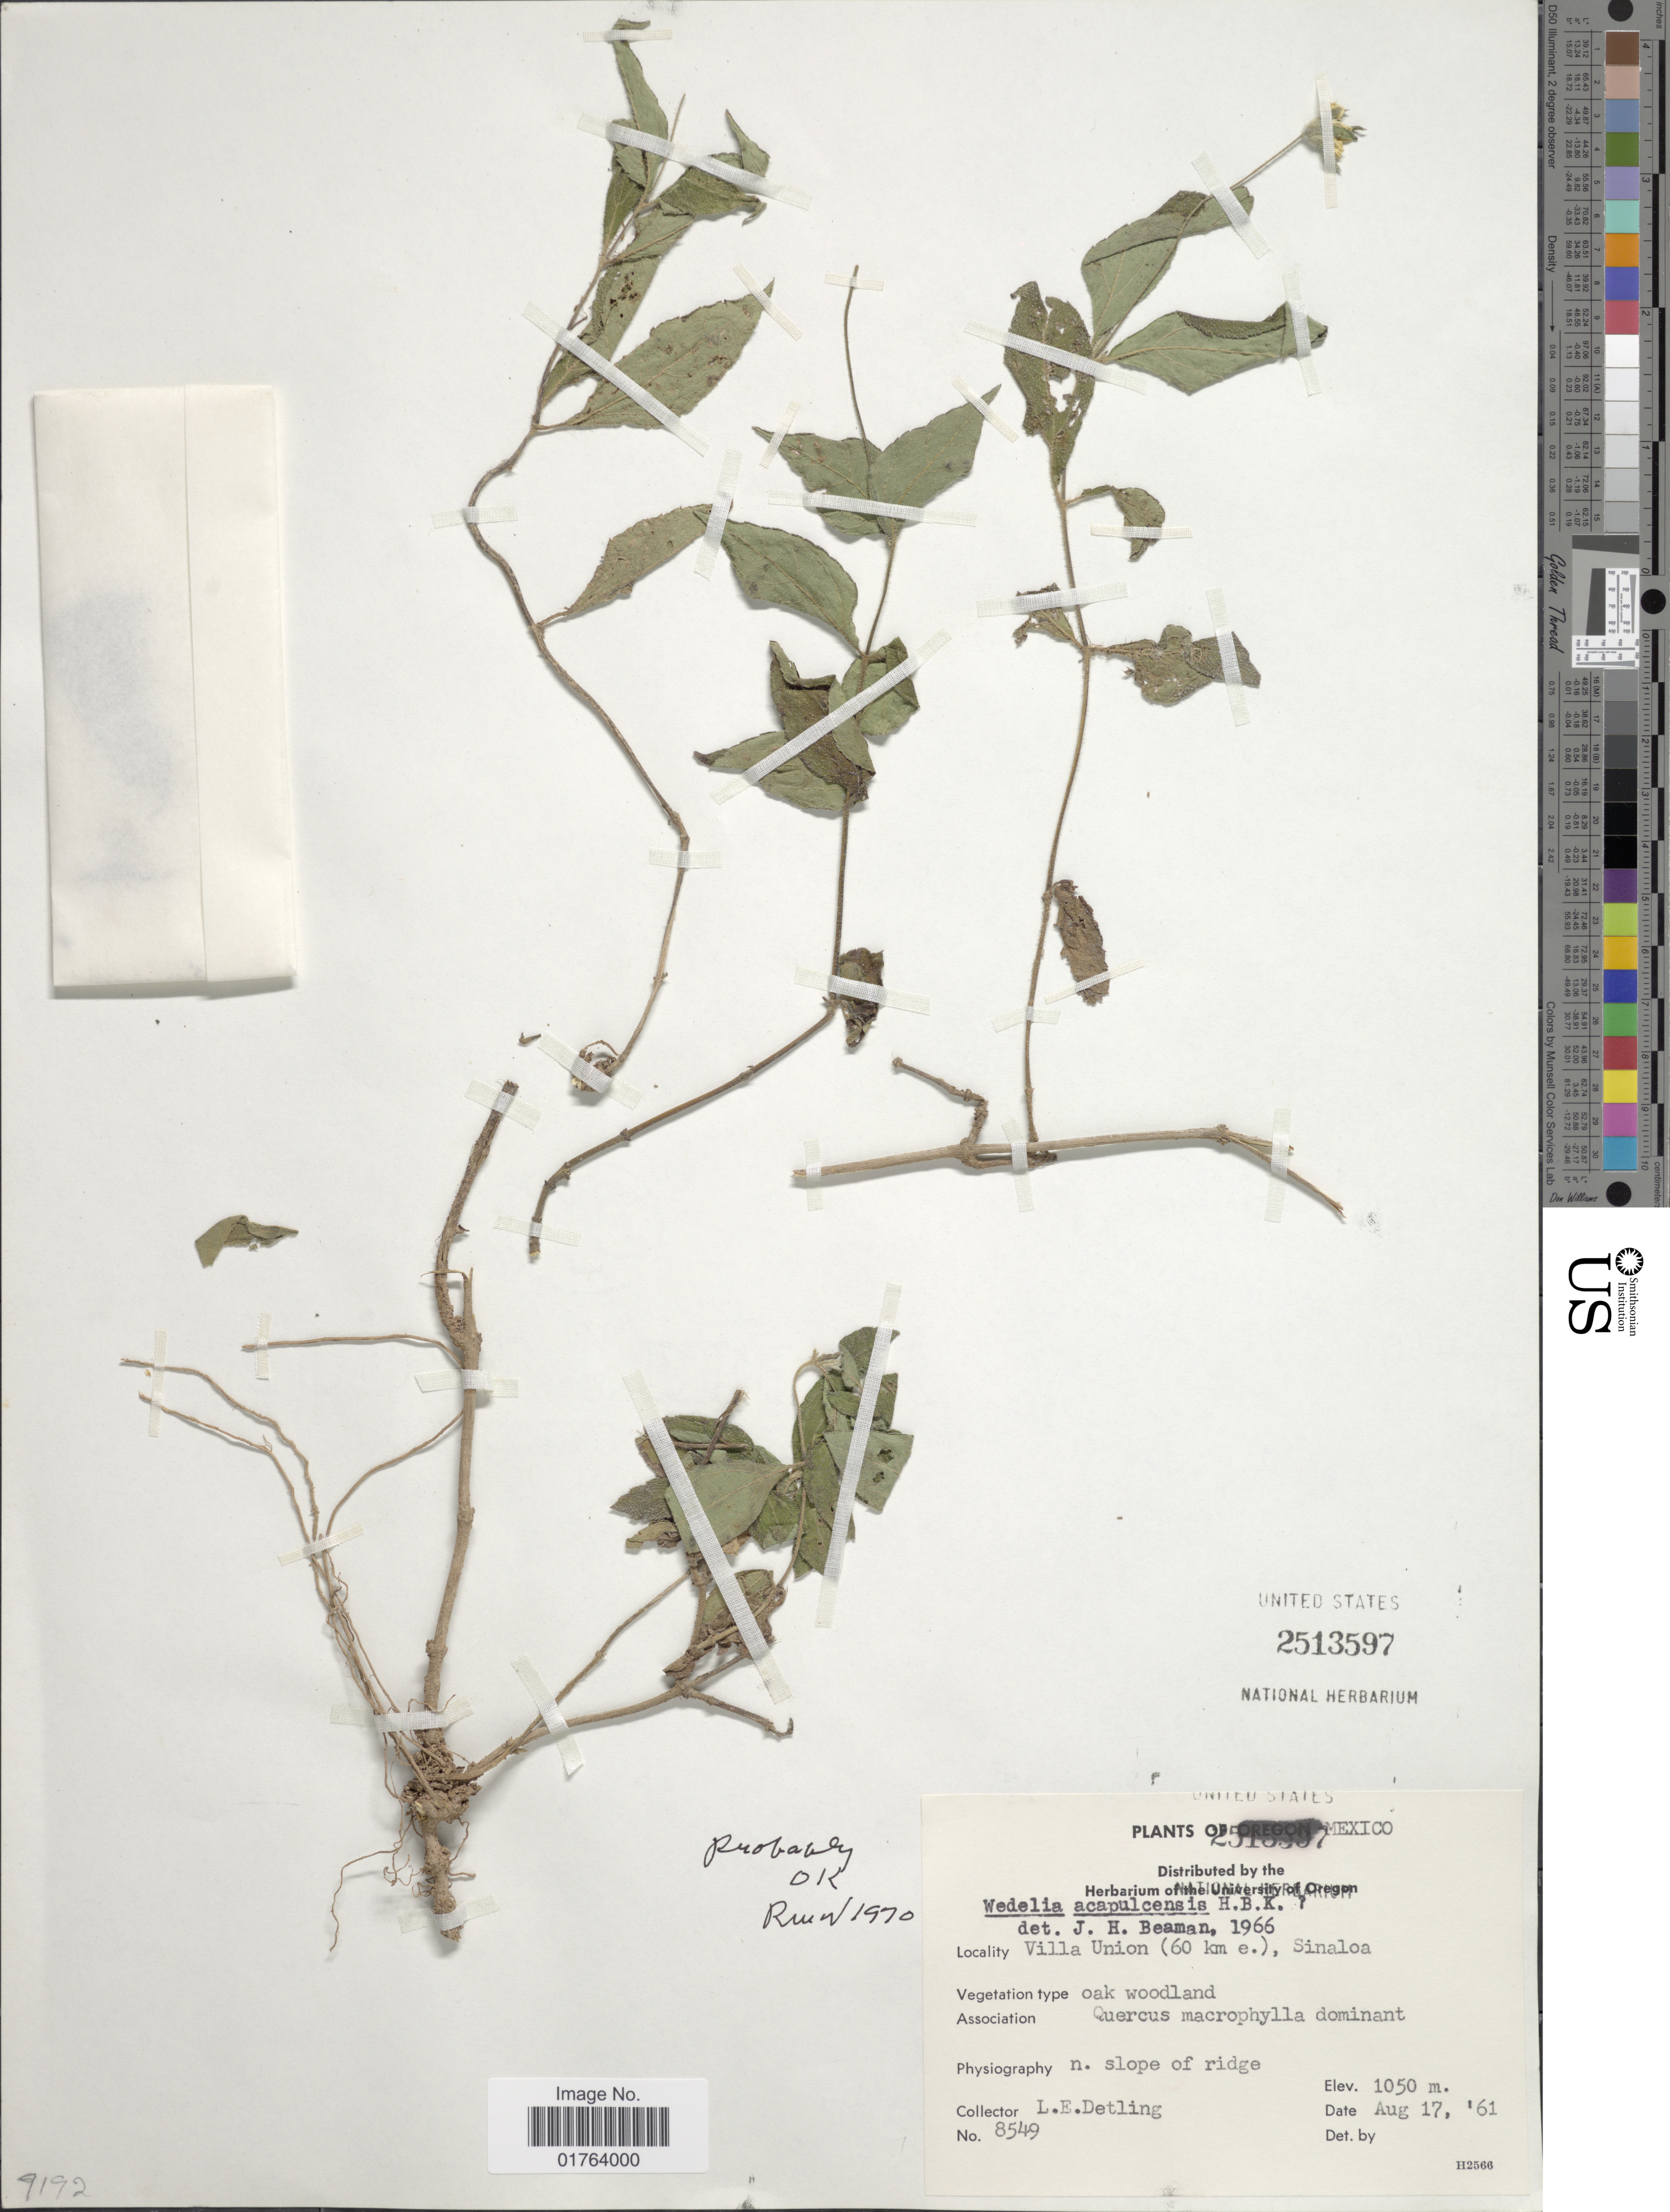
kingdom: Plantae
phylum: Tracheophyta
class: Magnoliopsida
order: Asterales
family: Asteraceae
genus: Wedelia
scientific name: Wedelia acapulcensis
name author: Kunth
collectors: L. E. Detling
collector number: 8549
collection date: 1961-08-17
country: Mexico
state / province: Sinaloa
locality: Villa Union (60 km e.)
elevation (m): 1050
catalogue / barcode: US 2513597